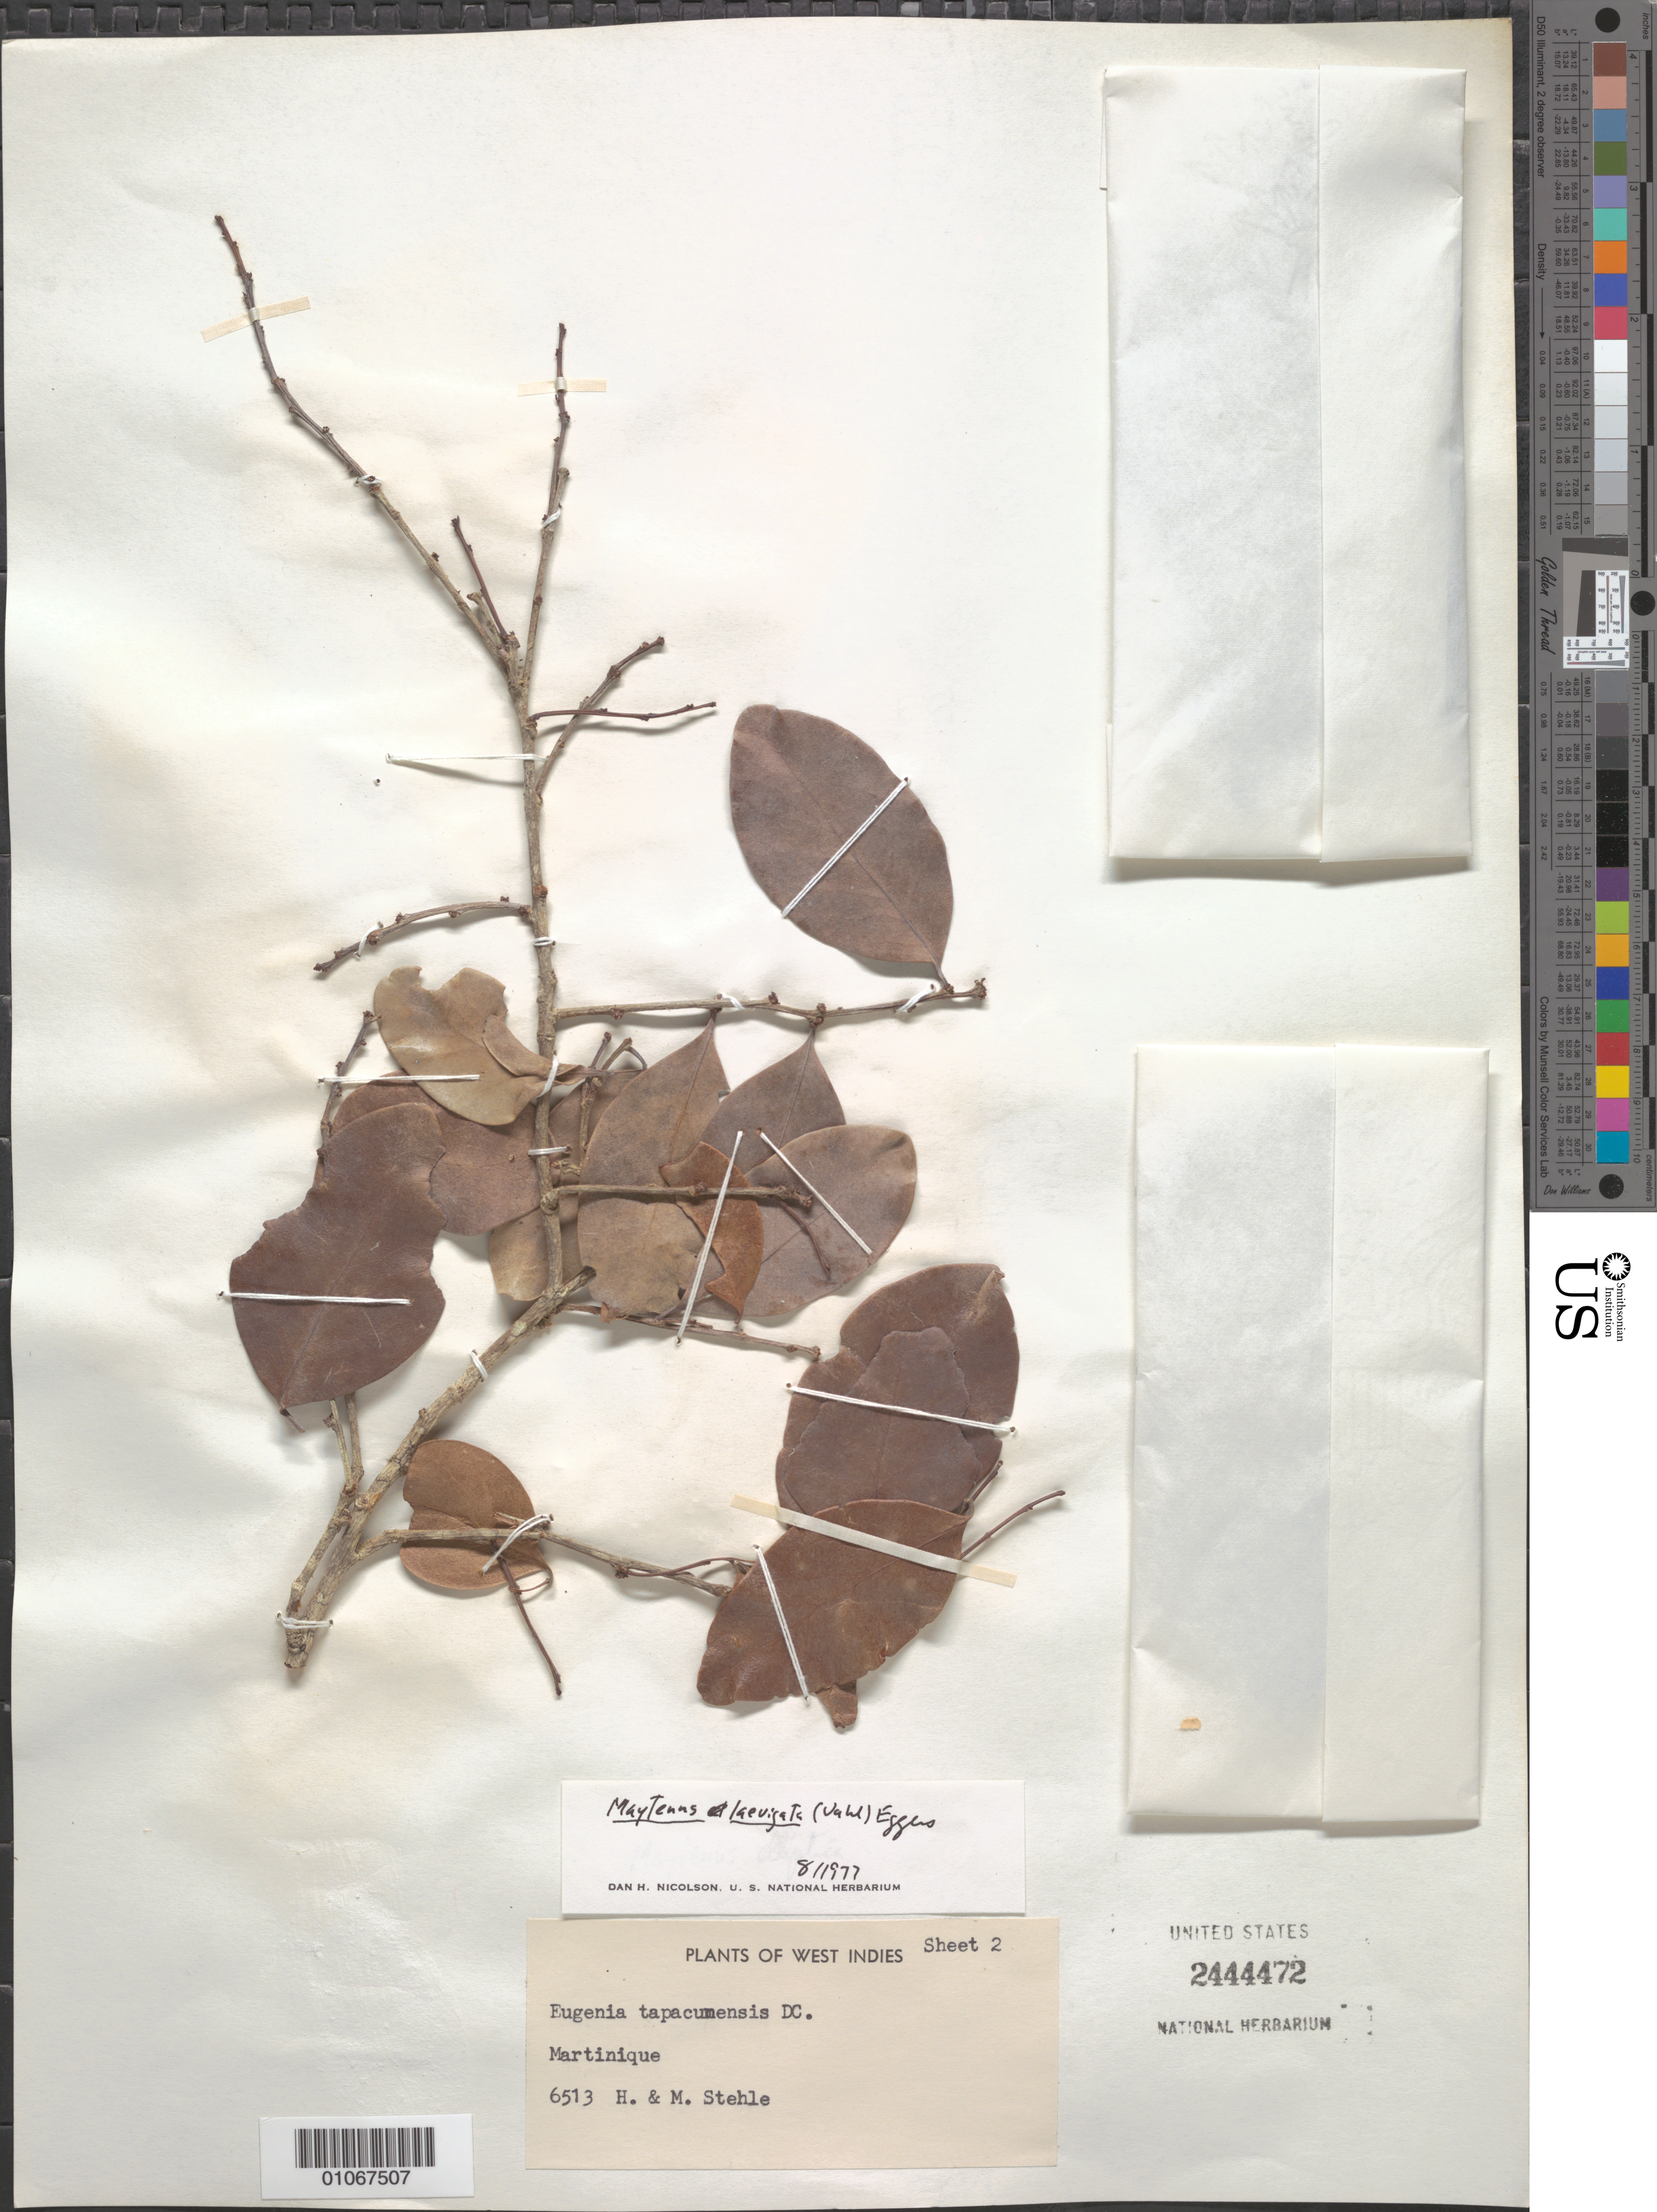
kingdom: Plantae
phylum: Tracheophyta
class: Magnoliopsida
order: Celastrales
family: Celastraceae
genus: Maytenus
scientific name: Maytenus laevigatus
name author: (Vahl) Griseb. ex Eggers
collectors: H. Stehlé & M. Stehlé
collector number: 6513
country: Martinique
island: Martinique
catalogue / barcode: US 2444472